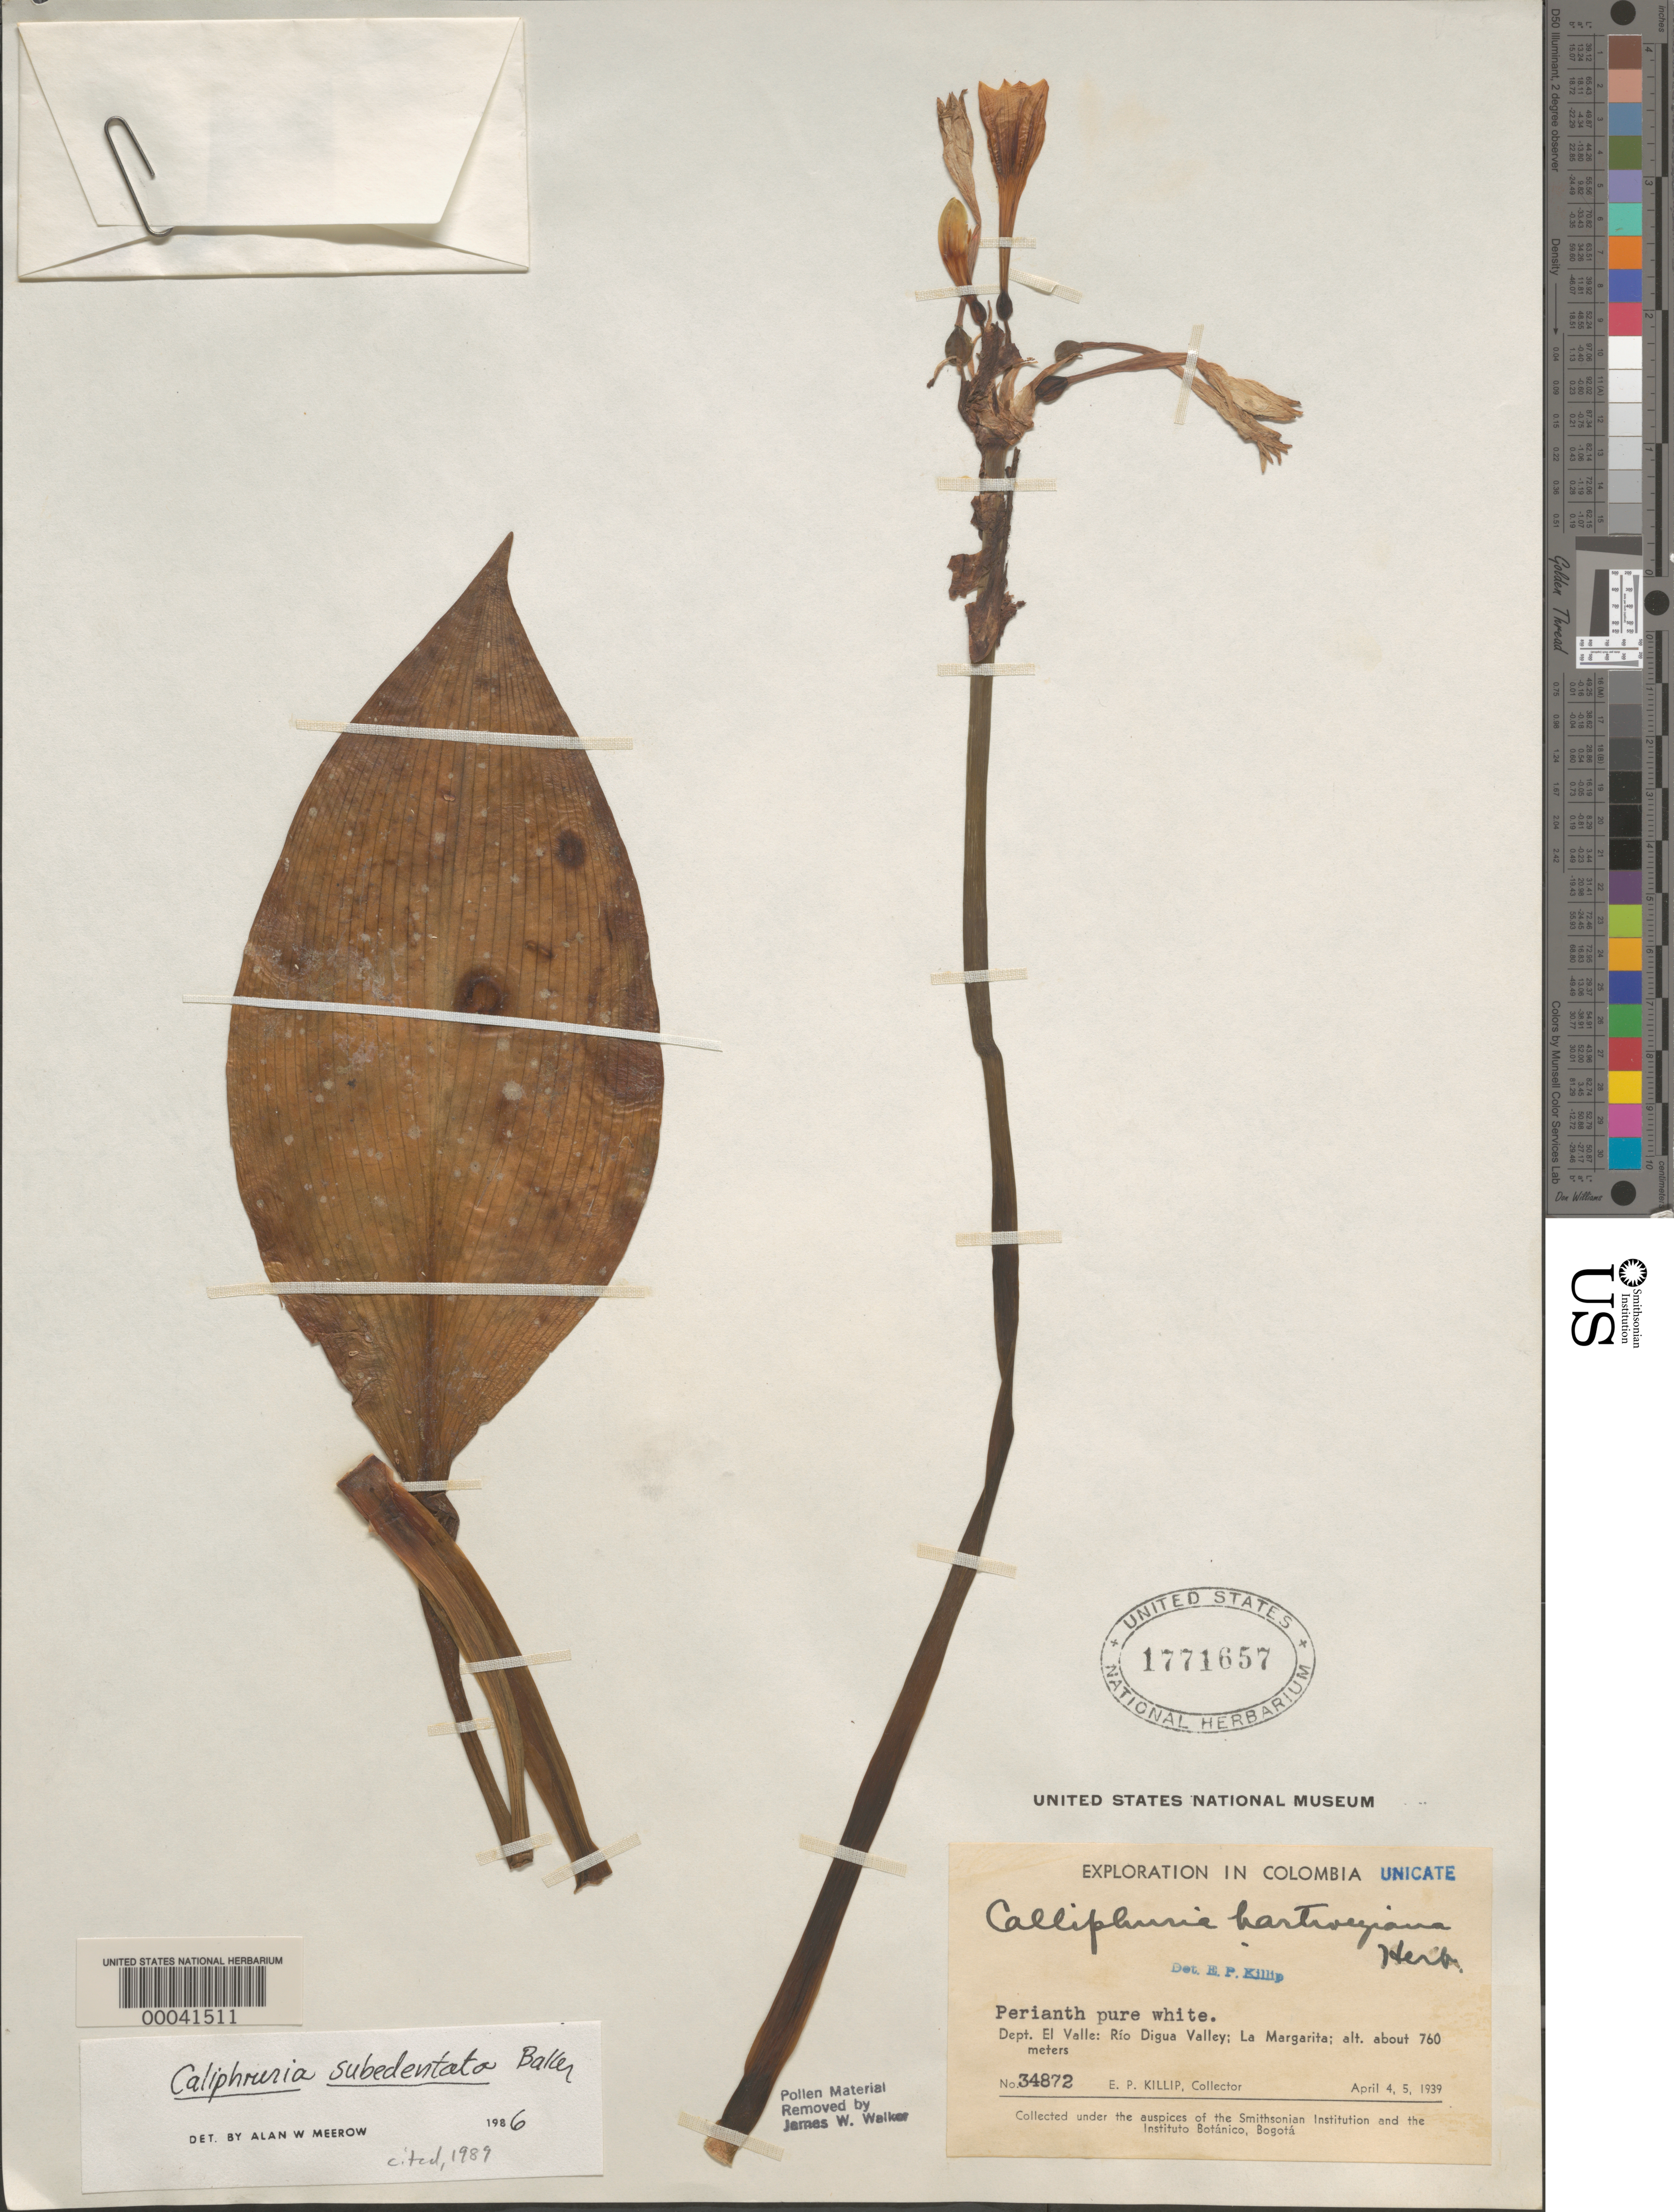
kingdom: Plantae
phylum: Tracheophyta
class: Liliopsida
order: Asparagales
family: Amaryllidaceae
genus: Caliphruria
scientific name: Caliphruria subedentata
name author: Baker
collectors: E. P. Killip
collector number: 34872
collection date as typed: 04 Apr 1939 to 05 Apr 1939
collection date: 1939-04-04/1939-04-05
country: Colombia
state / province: Valle del Cauca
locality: Rio Digua Valley; la Margarita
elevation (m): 760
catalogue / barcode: US 1771657